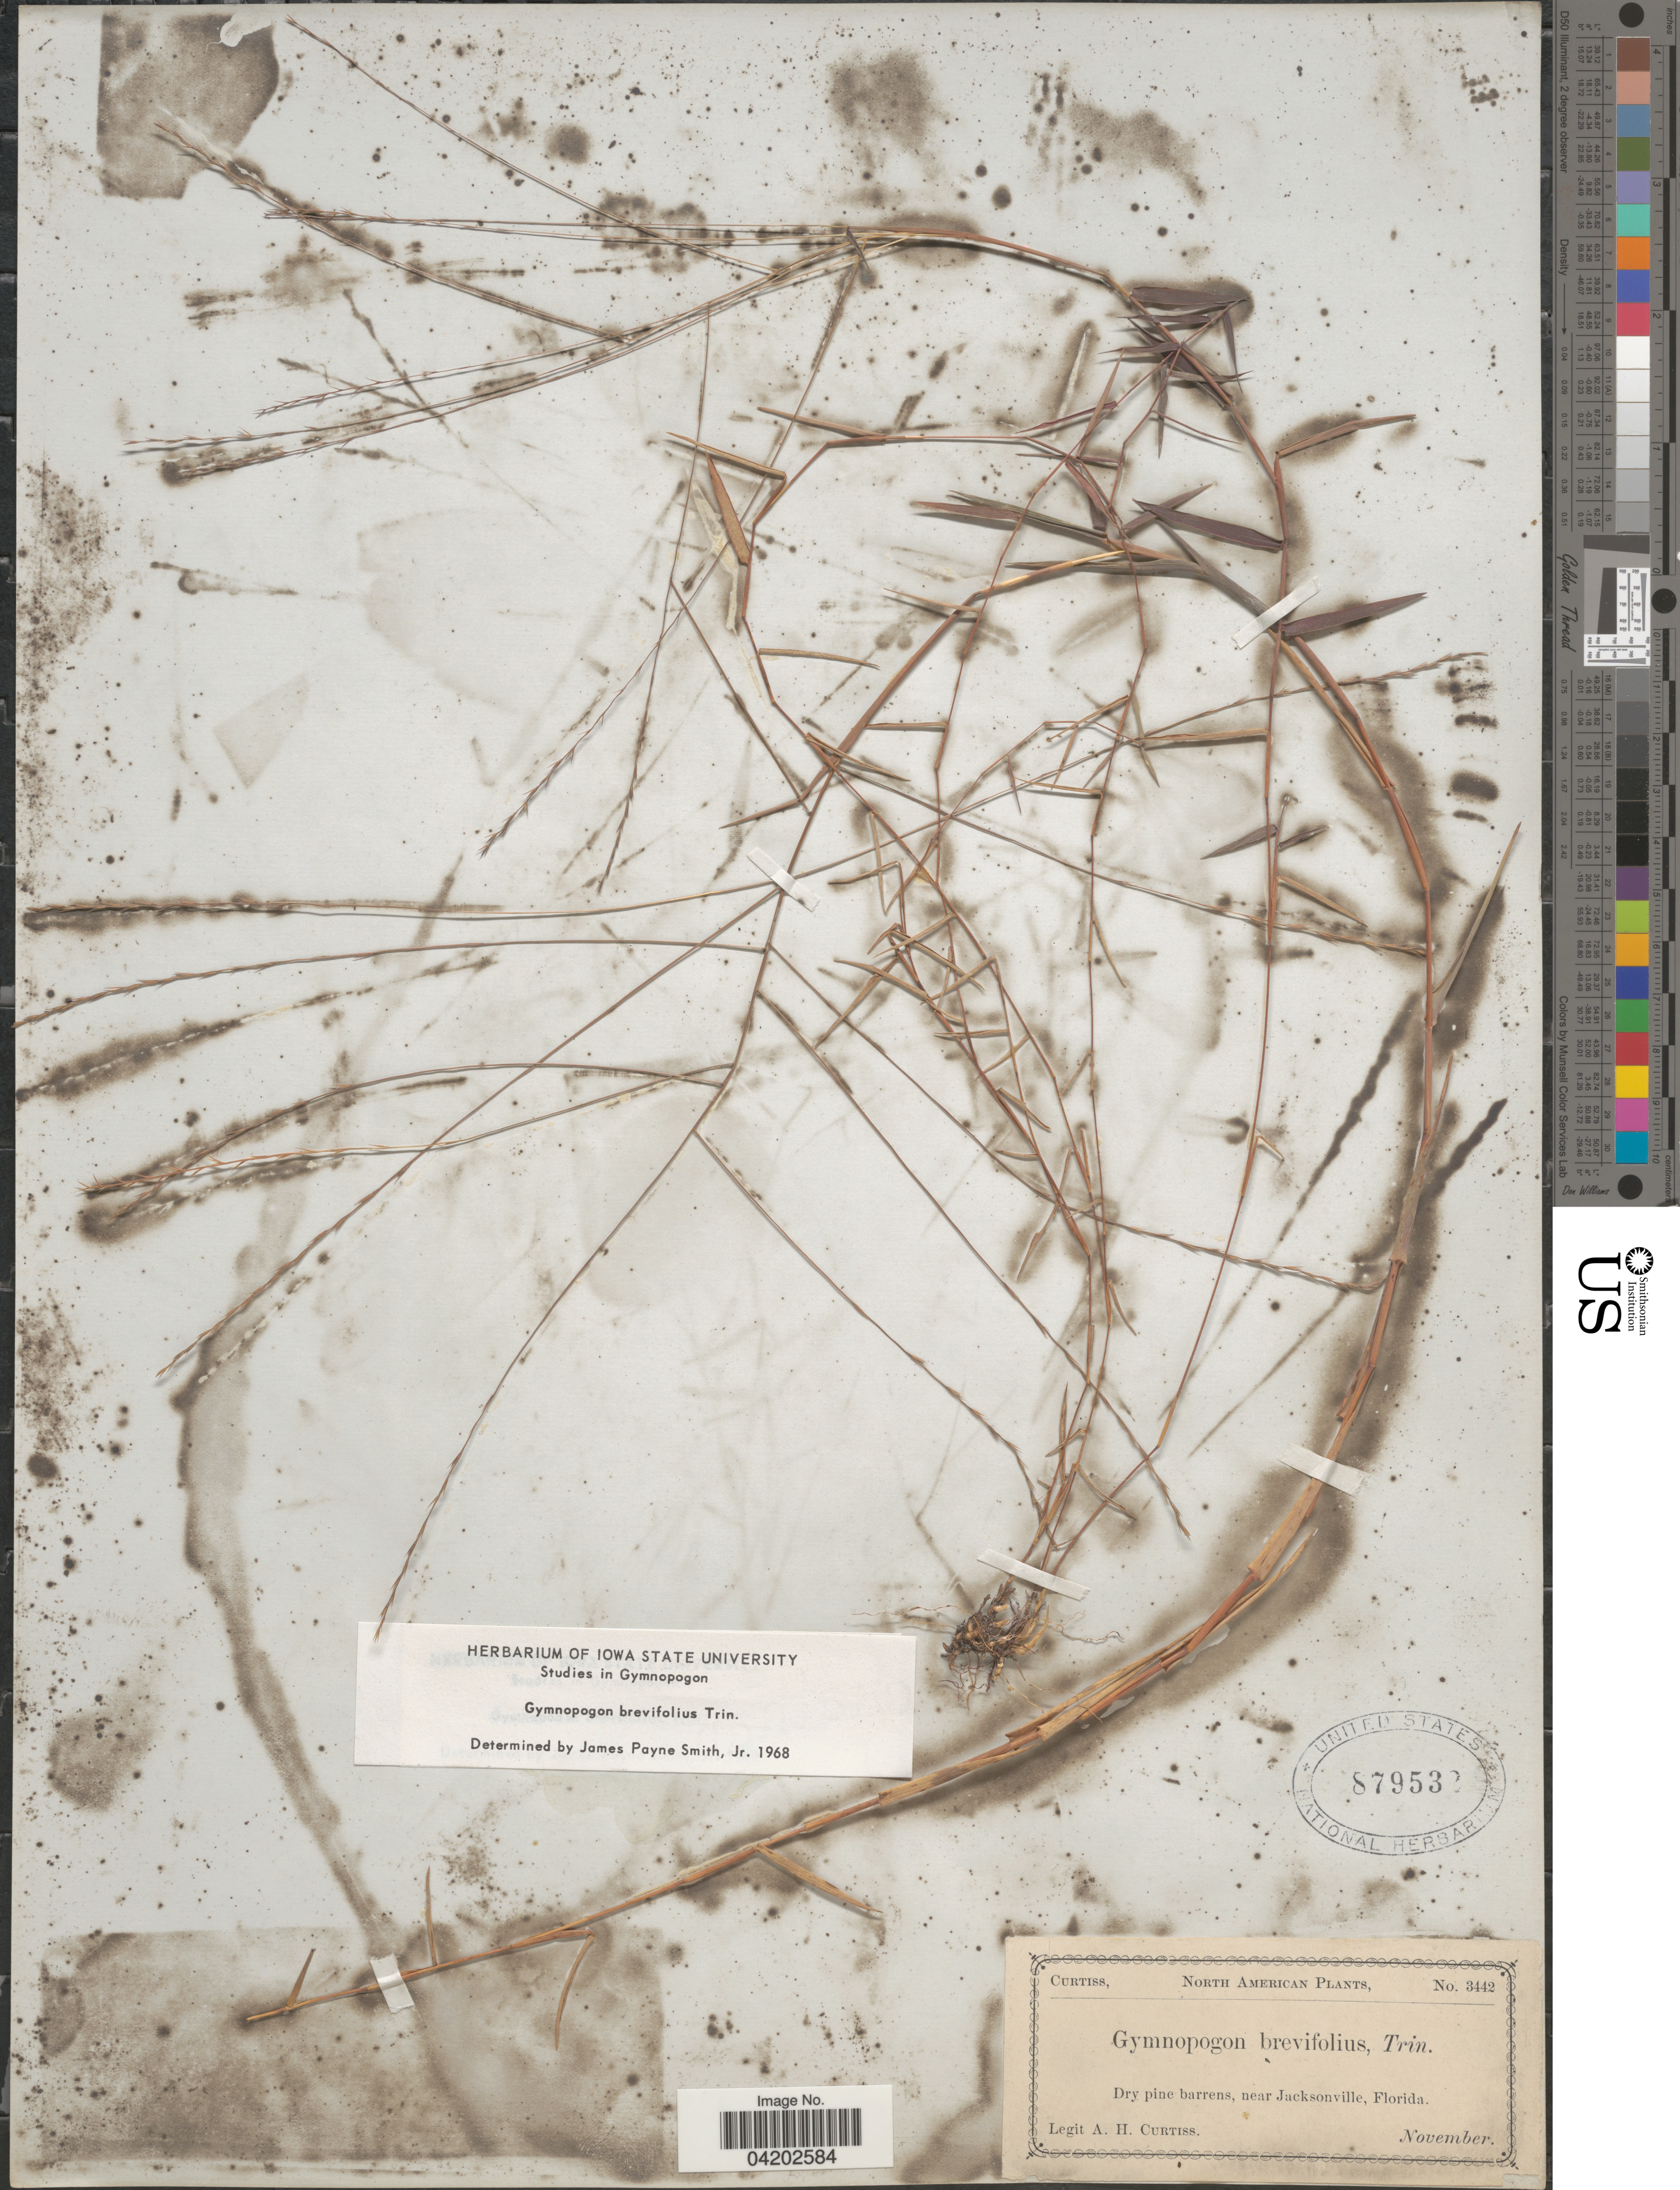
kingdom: Plantae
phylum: Tracheophyta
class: Liliopsida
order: Poales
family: Poaceae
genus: Gymnopogon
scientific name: Gymnopogon brevifolius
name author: Trin.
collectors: A. H. Curtiss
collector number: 3442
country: United States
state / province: Florida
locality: Near Jacksonville.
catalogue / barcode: US 879532